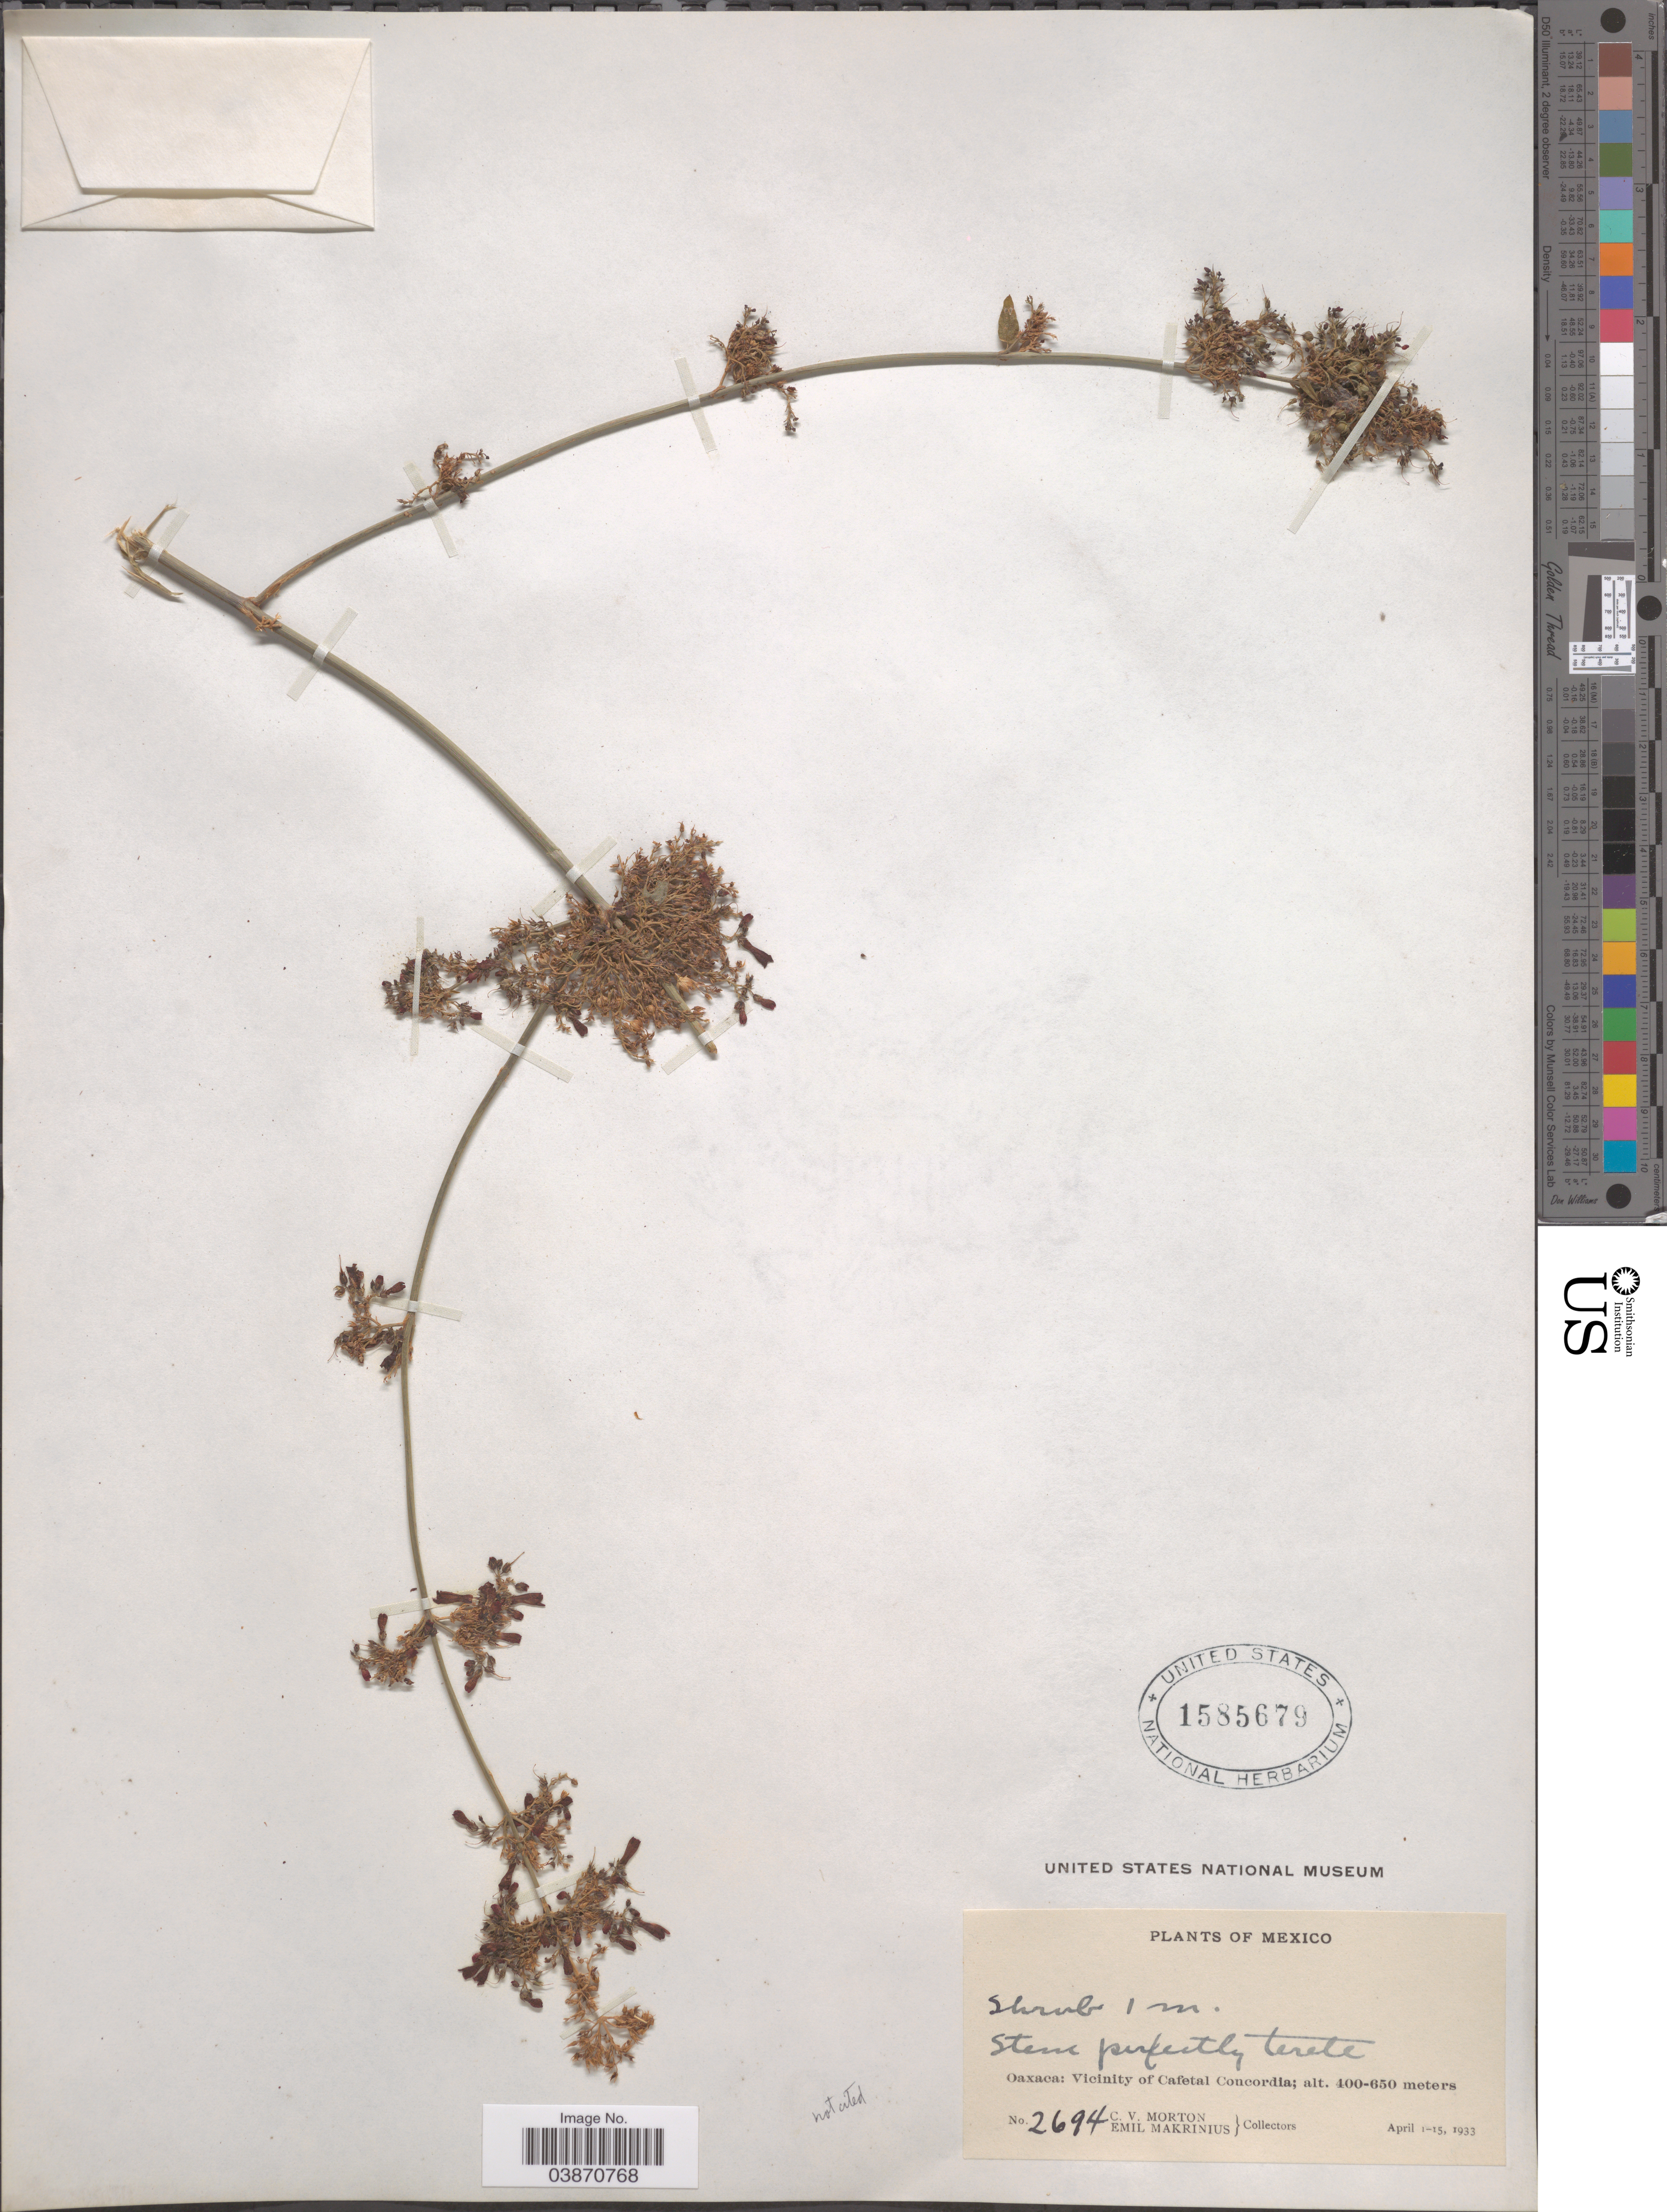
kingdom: Plantae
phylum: Tracheophyta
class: Magnoliopsida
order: Lamiales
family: Plantaginaceae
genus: Russelia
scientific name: Russelia sp.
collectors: C. V. Morton & E. Makrinius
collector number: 2694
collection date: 1933-04-01/1933-04-15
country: Mexico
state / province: Oaxaca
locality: Vicinity of Cafetal Concordia.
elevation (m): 400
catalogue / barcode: US 1585679